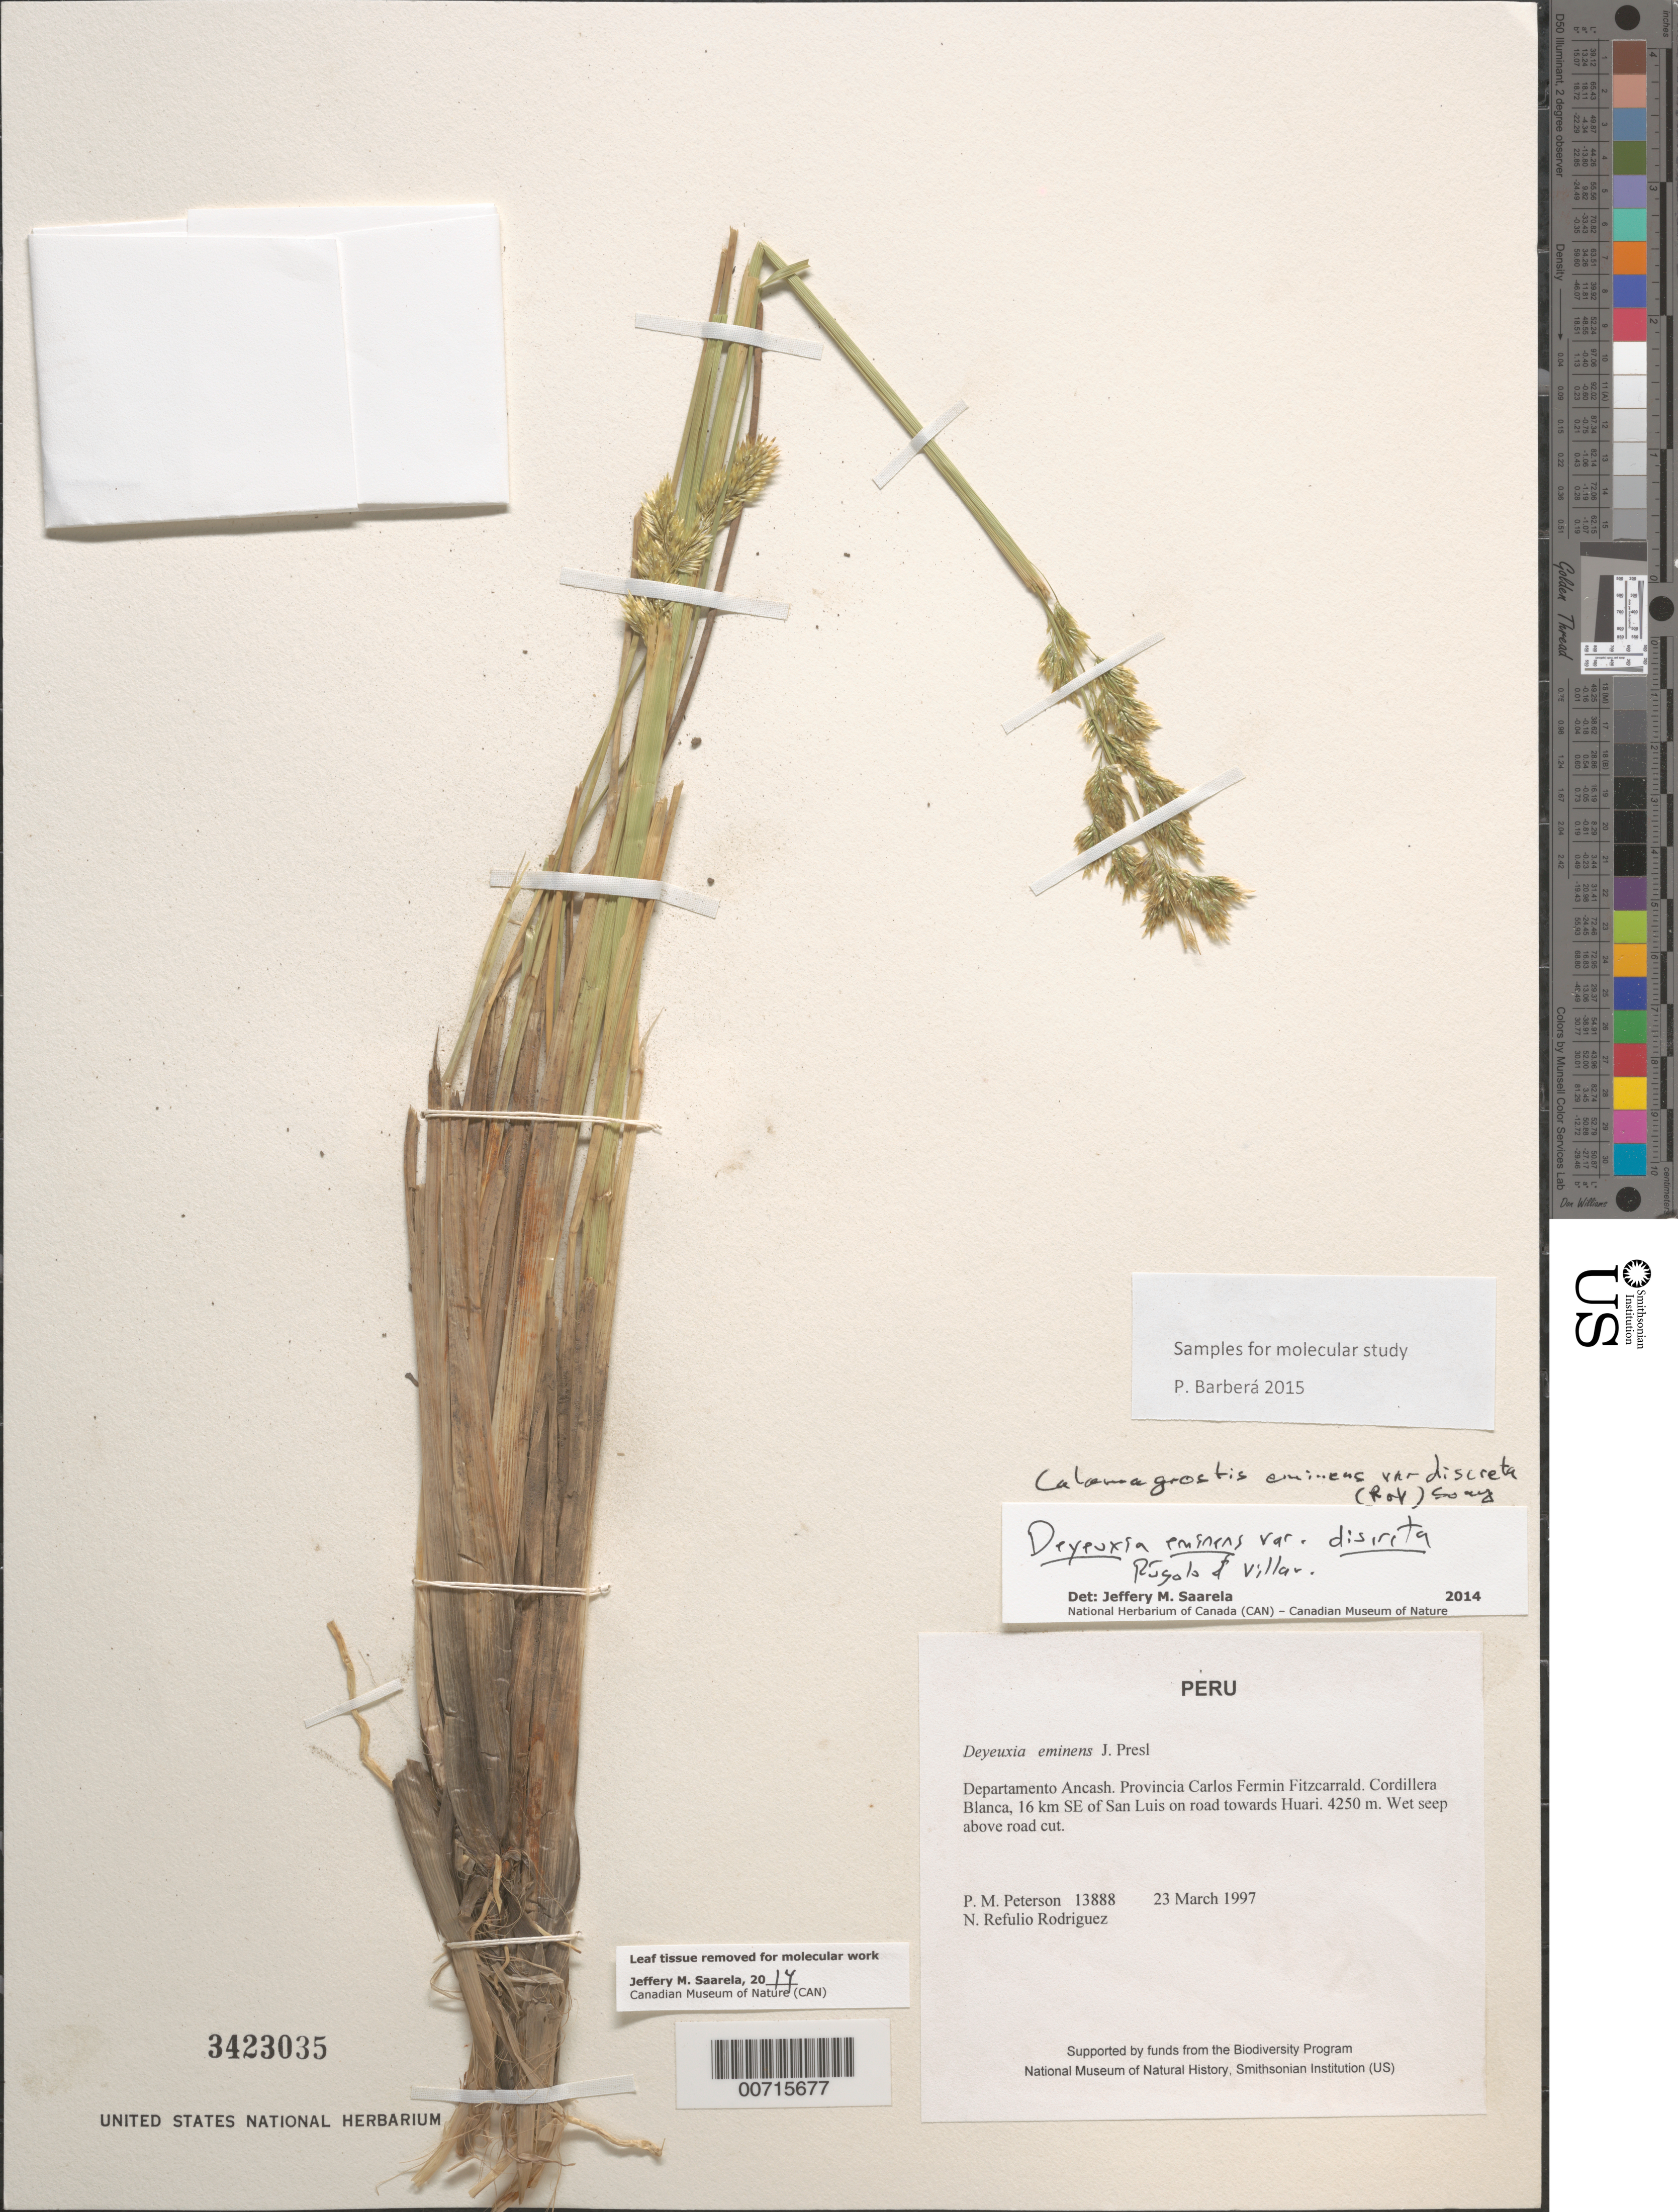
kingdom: Plantae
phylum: Tracheophyta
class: Liliopsida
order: Poales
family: Poaceae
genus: Calamagrostis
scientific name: Calamagrostis eminens var. discreta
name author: (Rúgolo & Villav.) Soreng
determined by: Saarela, J. M.; Soreng, R. J.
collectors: P. M. Peterson & N. Refulio-Rodríguez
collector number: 13888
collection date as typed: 23 Mar 1997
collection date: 1997-03-23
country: Peru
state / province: Ancash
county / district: Carlos Fermin Fitzcarrald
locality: Cordillera Blanca, 16 km SE of San Luis on road towards Huari.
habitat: Wet seep above road cut.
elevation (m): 4250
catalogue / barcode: US 3423035